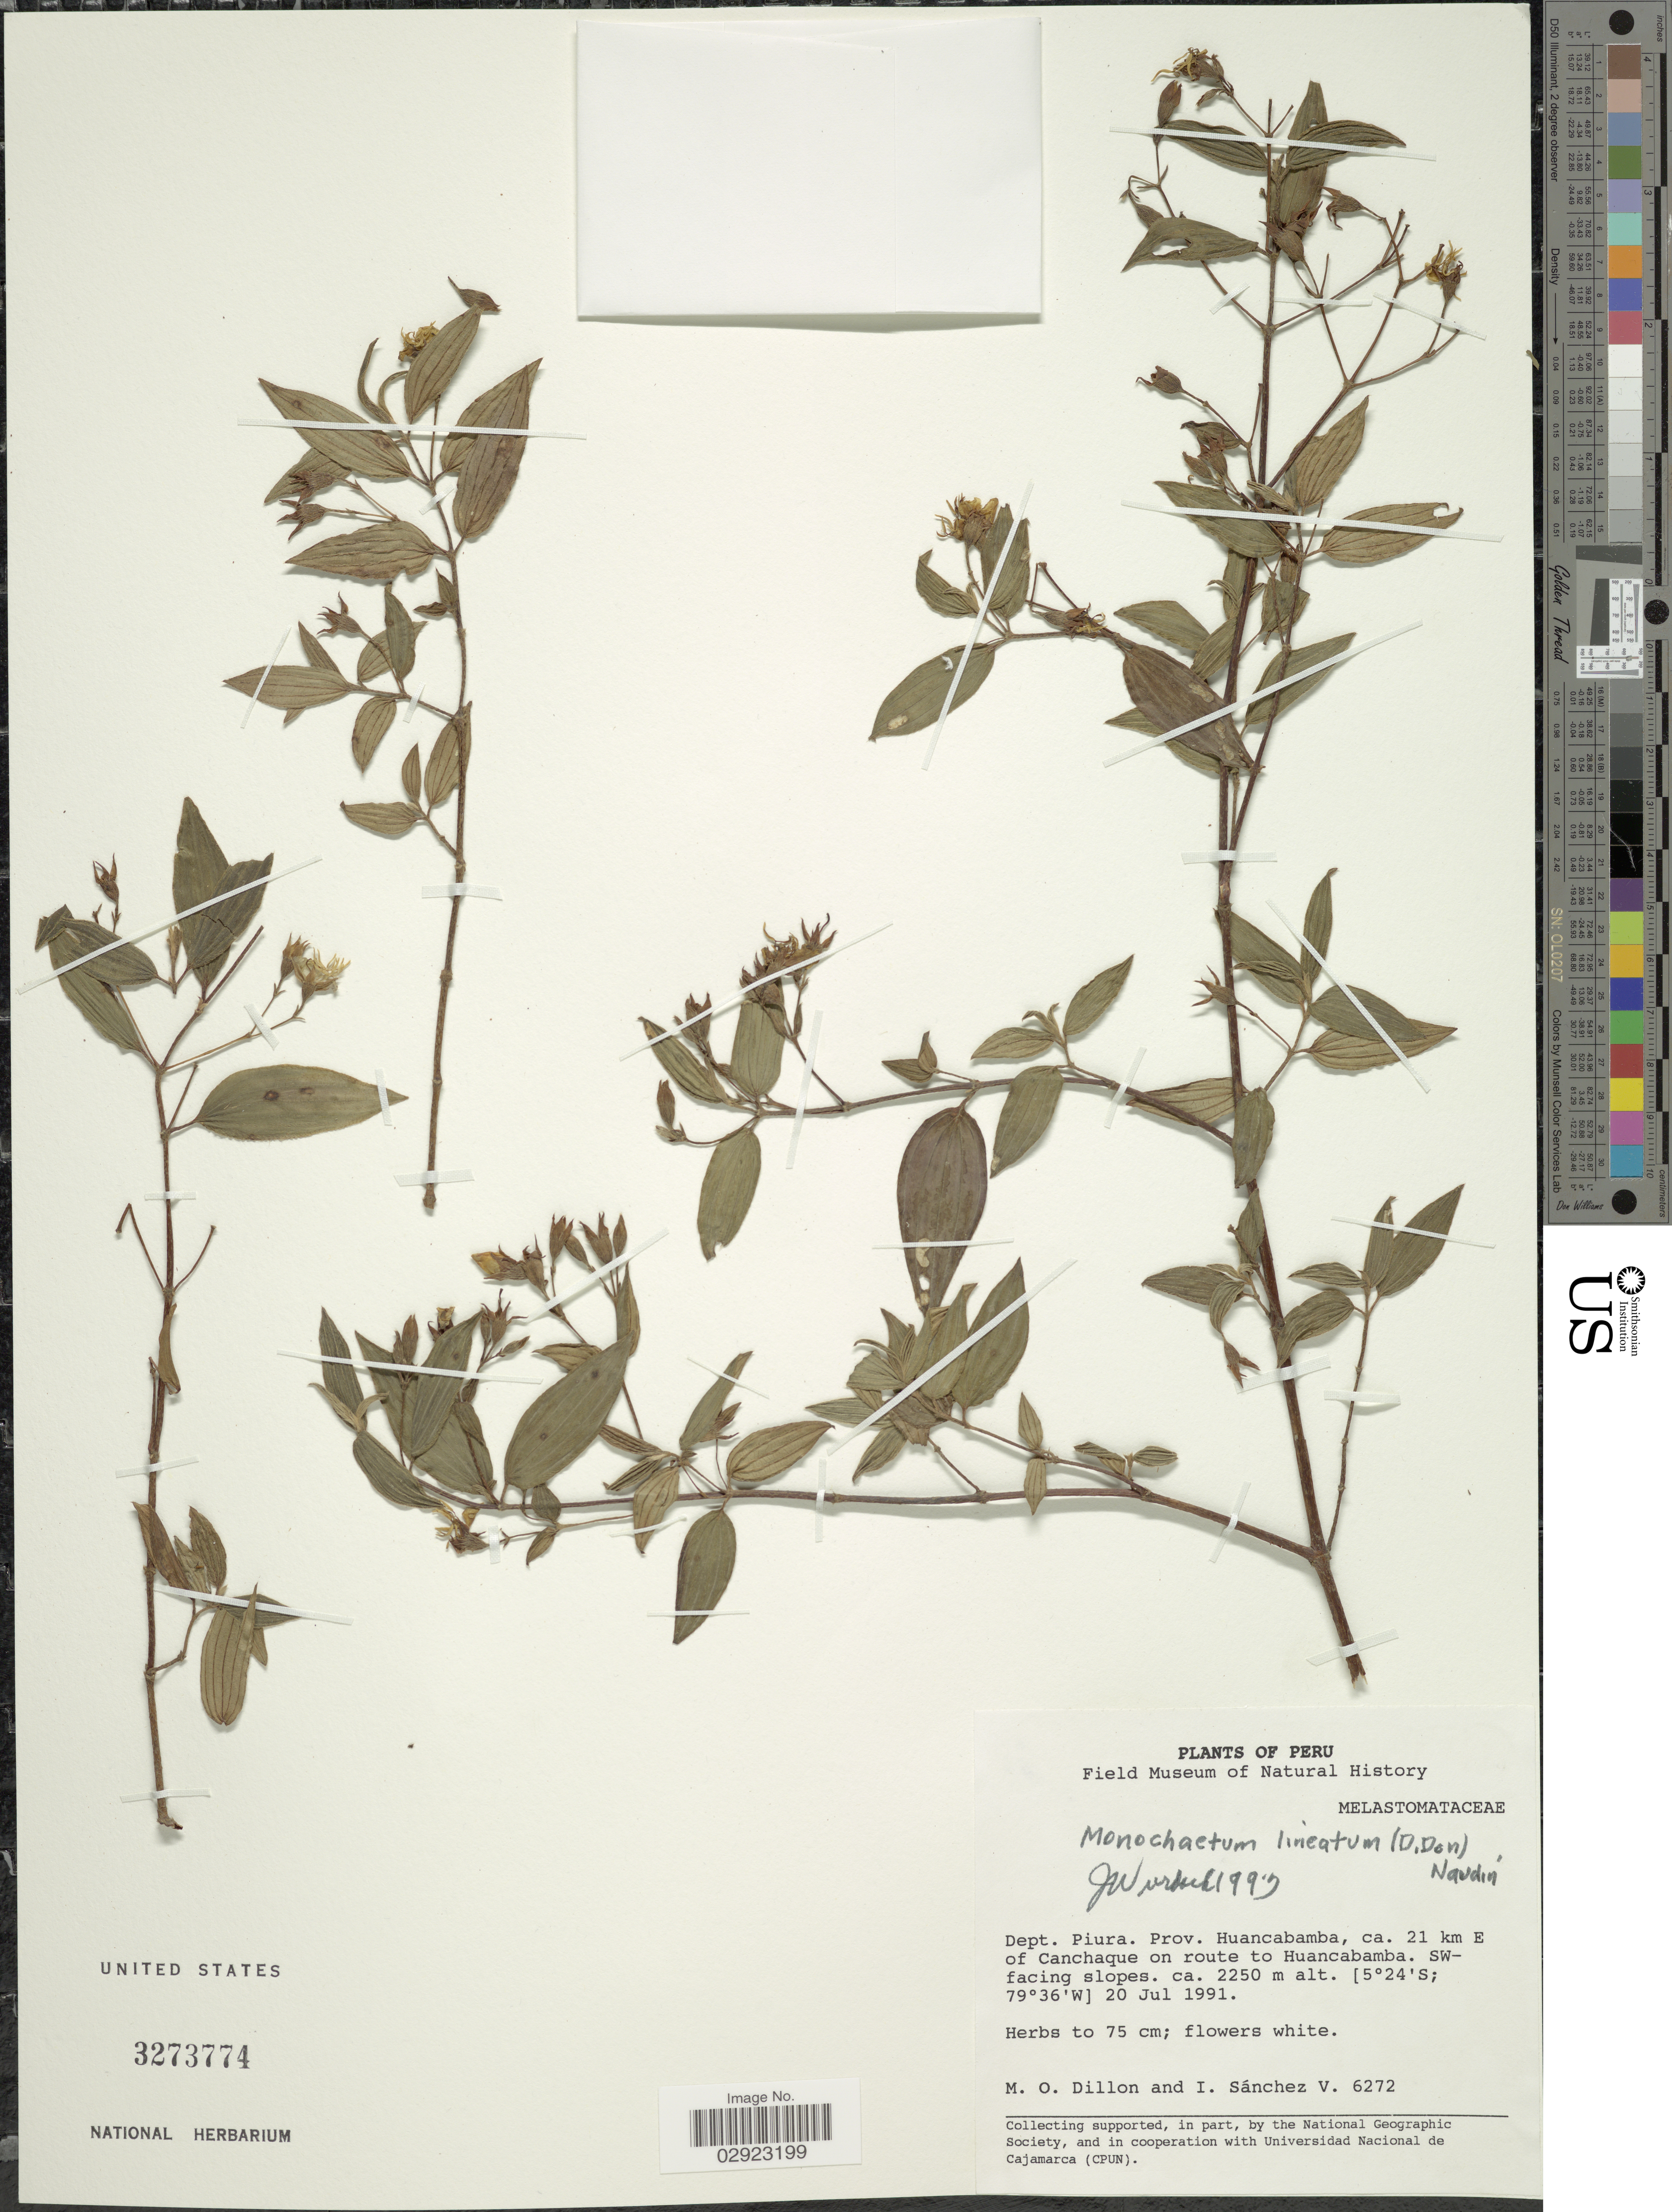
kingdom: Plantae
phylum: Tracheophyta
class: Magnoliopsida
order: Myrtales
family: Melastomataceae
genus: Monochaetum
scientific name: Monochaetum lineatum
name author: (D. Don) Naudin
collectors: M. O. Dillon & I. Sánchez Vega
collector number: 6272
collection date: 1991-07-20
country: Peru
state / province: Piura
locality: Dept. Piura. Prov. Huancabamba, ca. 21 km E of Canchaque on route Huancabamba. SW- facing slopes.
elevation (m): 2250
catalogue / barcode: US 3273774